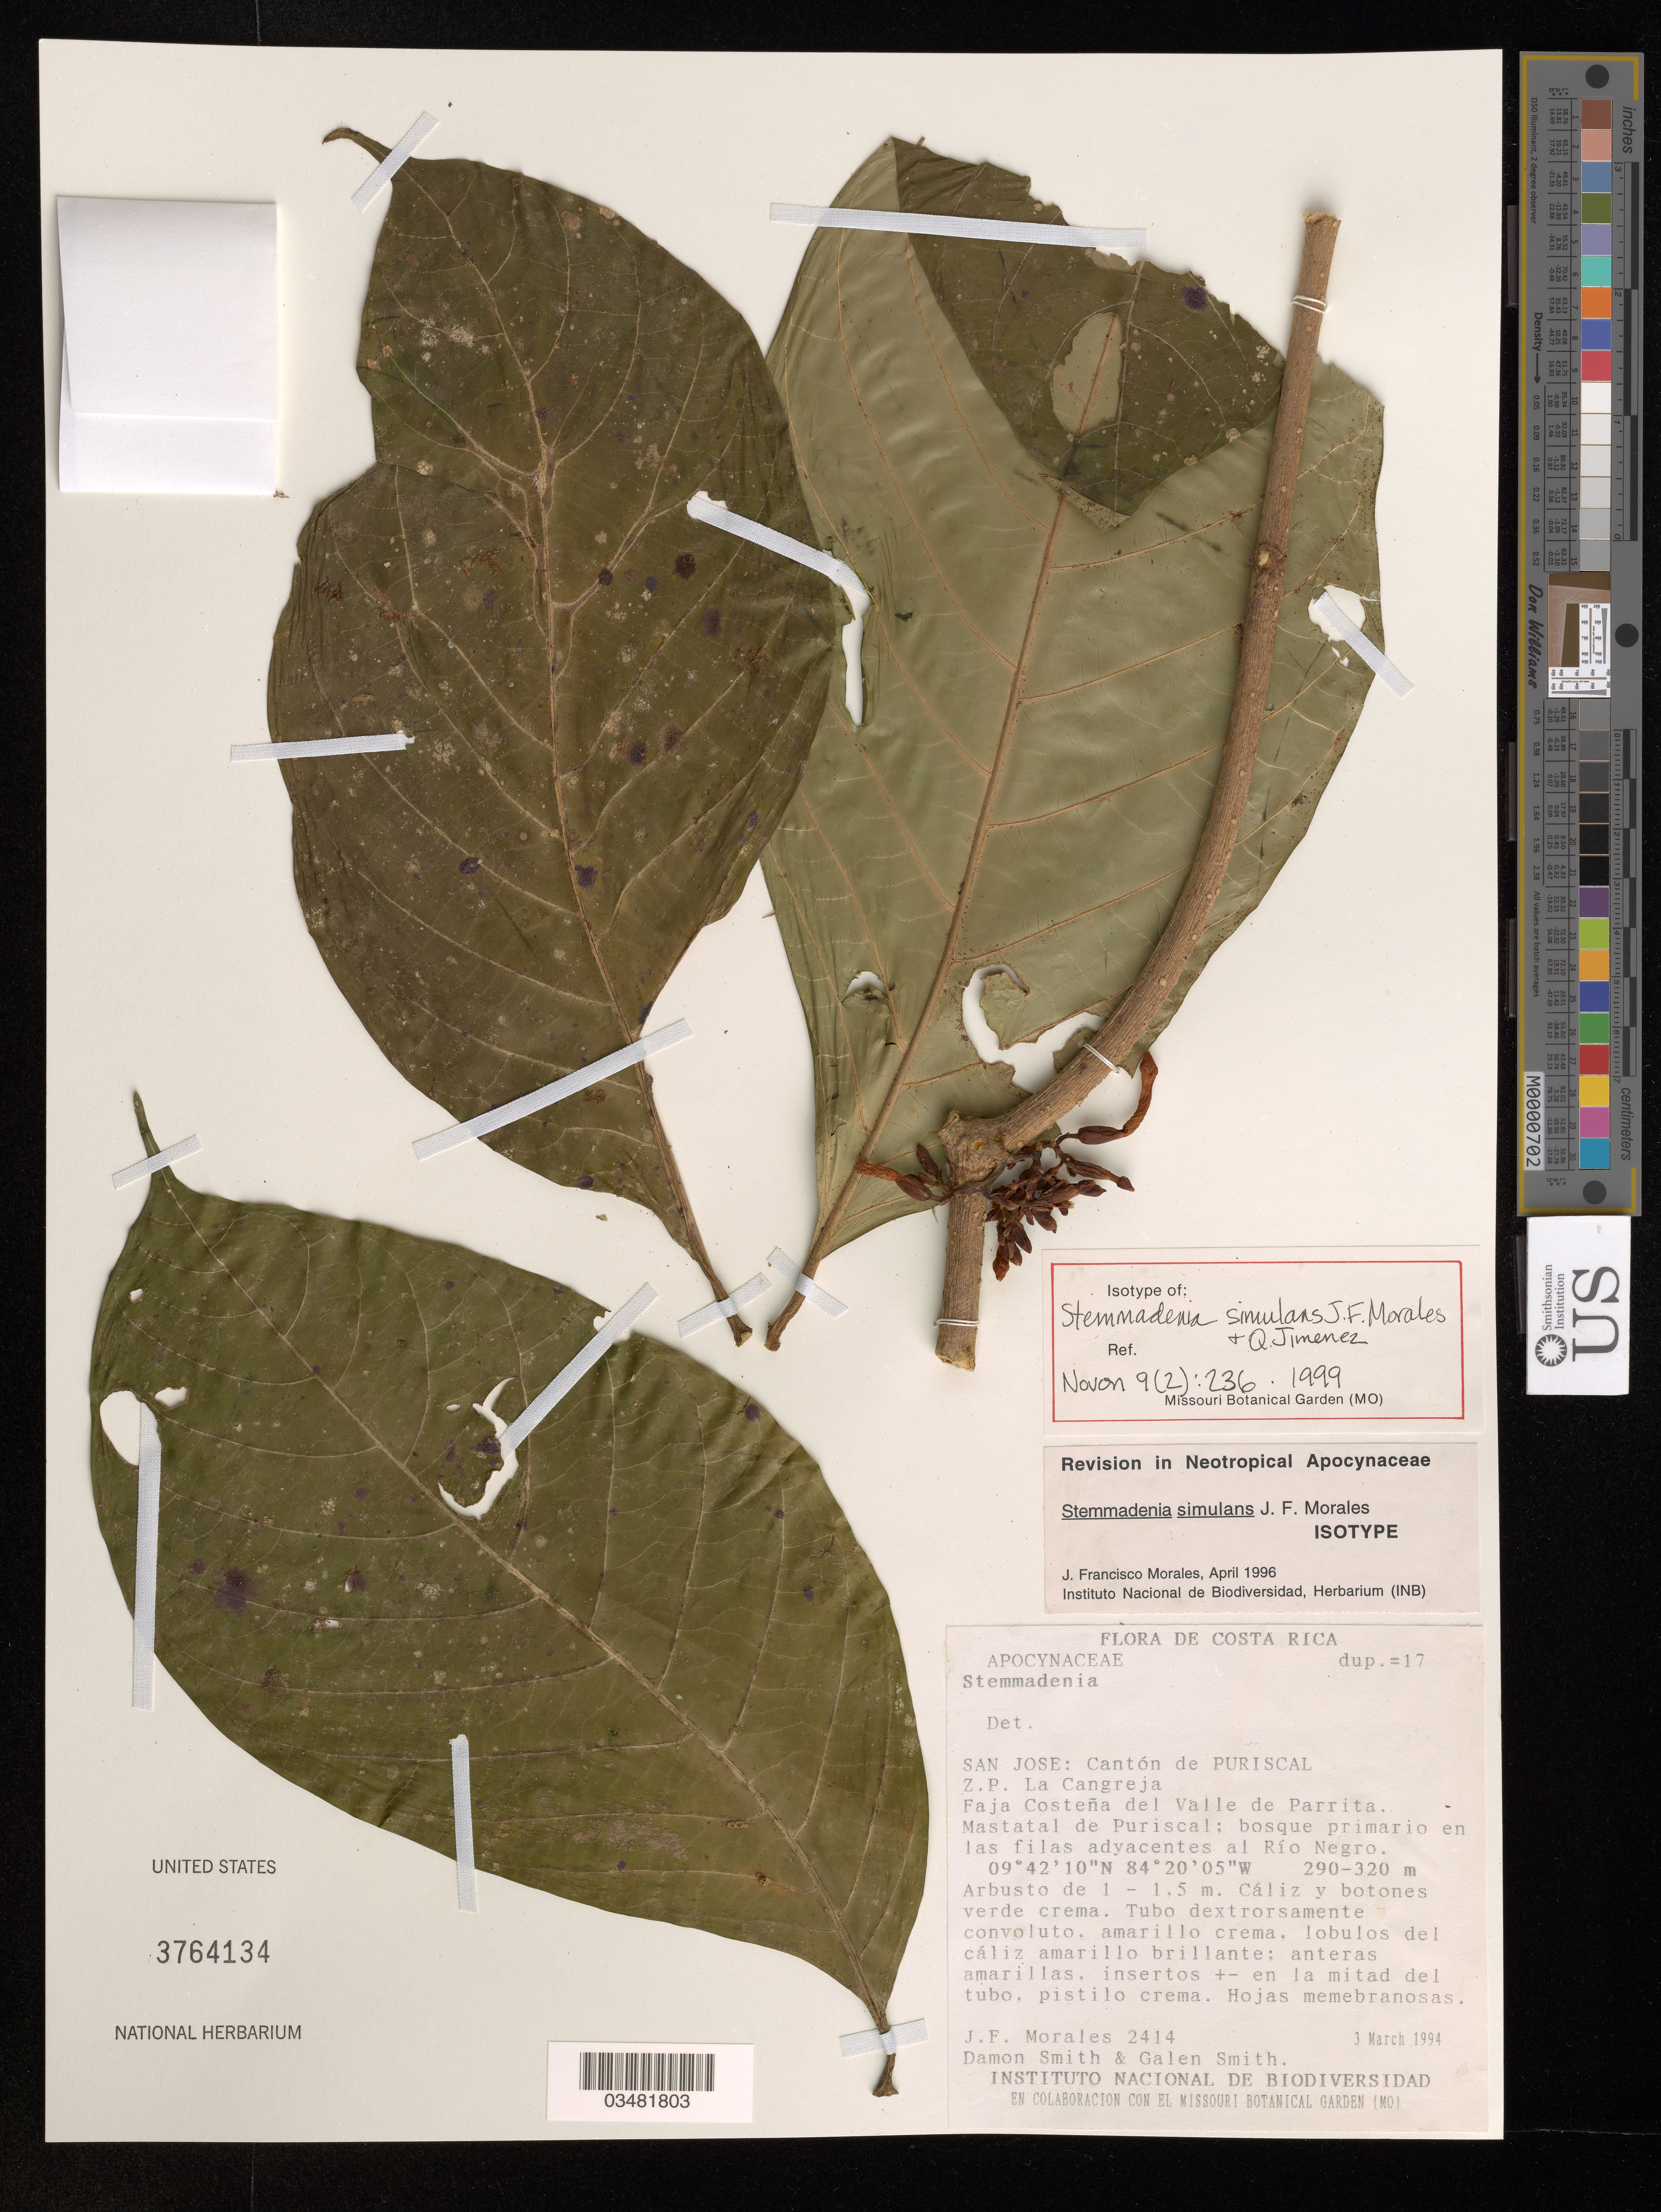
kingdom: Plantae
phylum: Tracheophyta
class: Magnoliopsida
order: Gentianales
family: Apocynaceae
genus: Stemmadenia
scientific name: Stemmadenia simulans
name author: J.F. Morales & Q. Jiménez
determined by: Morales, J. F.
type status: Isotype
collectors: J. Morales, D. A. Smith & G. Smith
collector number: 2414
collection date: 1994-03-03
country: Costa Rica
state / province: San José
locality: Cantón de Puriscal. Z.P. La Cangreja. Cuenca del Río Negro; Mastatal de Puriscal; bosque primario en las fildas adyacentes al Río Negro.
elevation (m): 290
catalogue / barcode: US 3764134